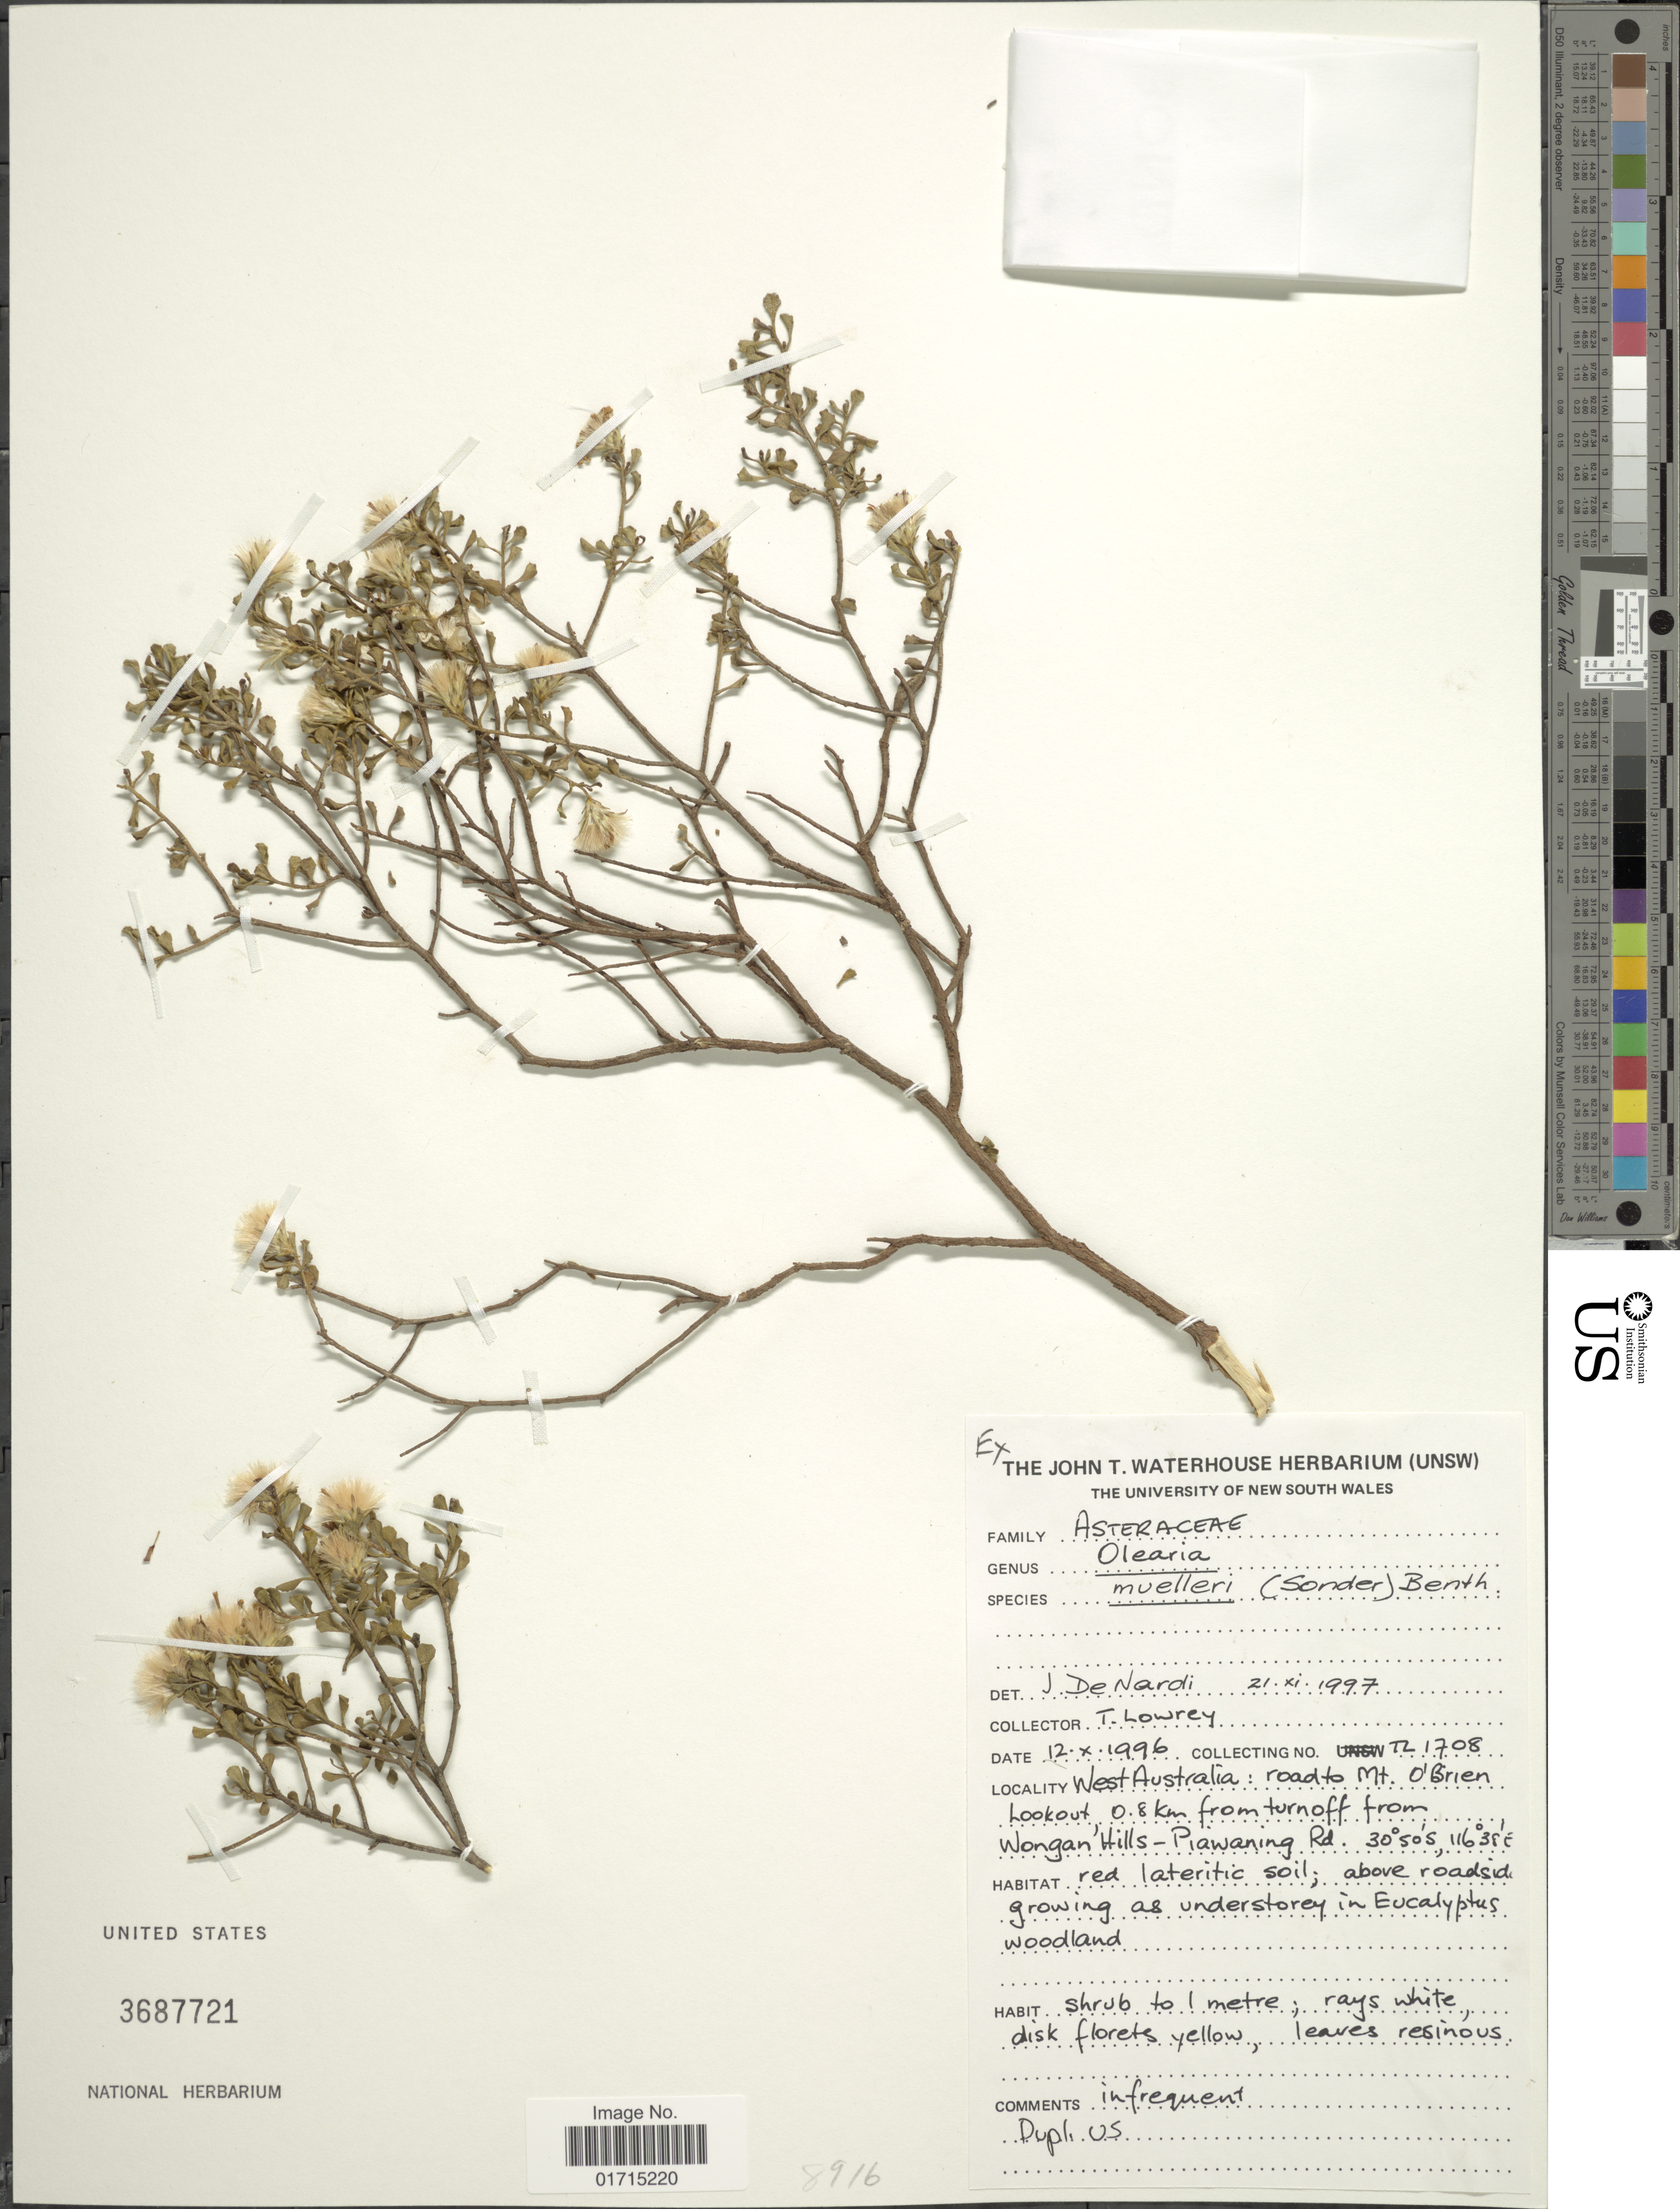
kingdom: Plantae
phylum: Tracheophyta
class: Magnoliopsida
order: Asterales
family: Asteraceae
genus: Olearia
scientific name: Olearia muelleri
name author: (Sond.) Benth.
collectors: T. Lowrey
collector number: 1708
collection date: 1997-11-21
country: Australia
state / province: Western Australia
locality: West Australia: road to Mt. O'Brien Lookout, 0.8 km from turnoff from Wongan Hills-Piawaning Rd.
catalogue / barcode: US 3687721